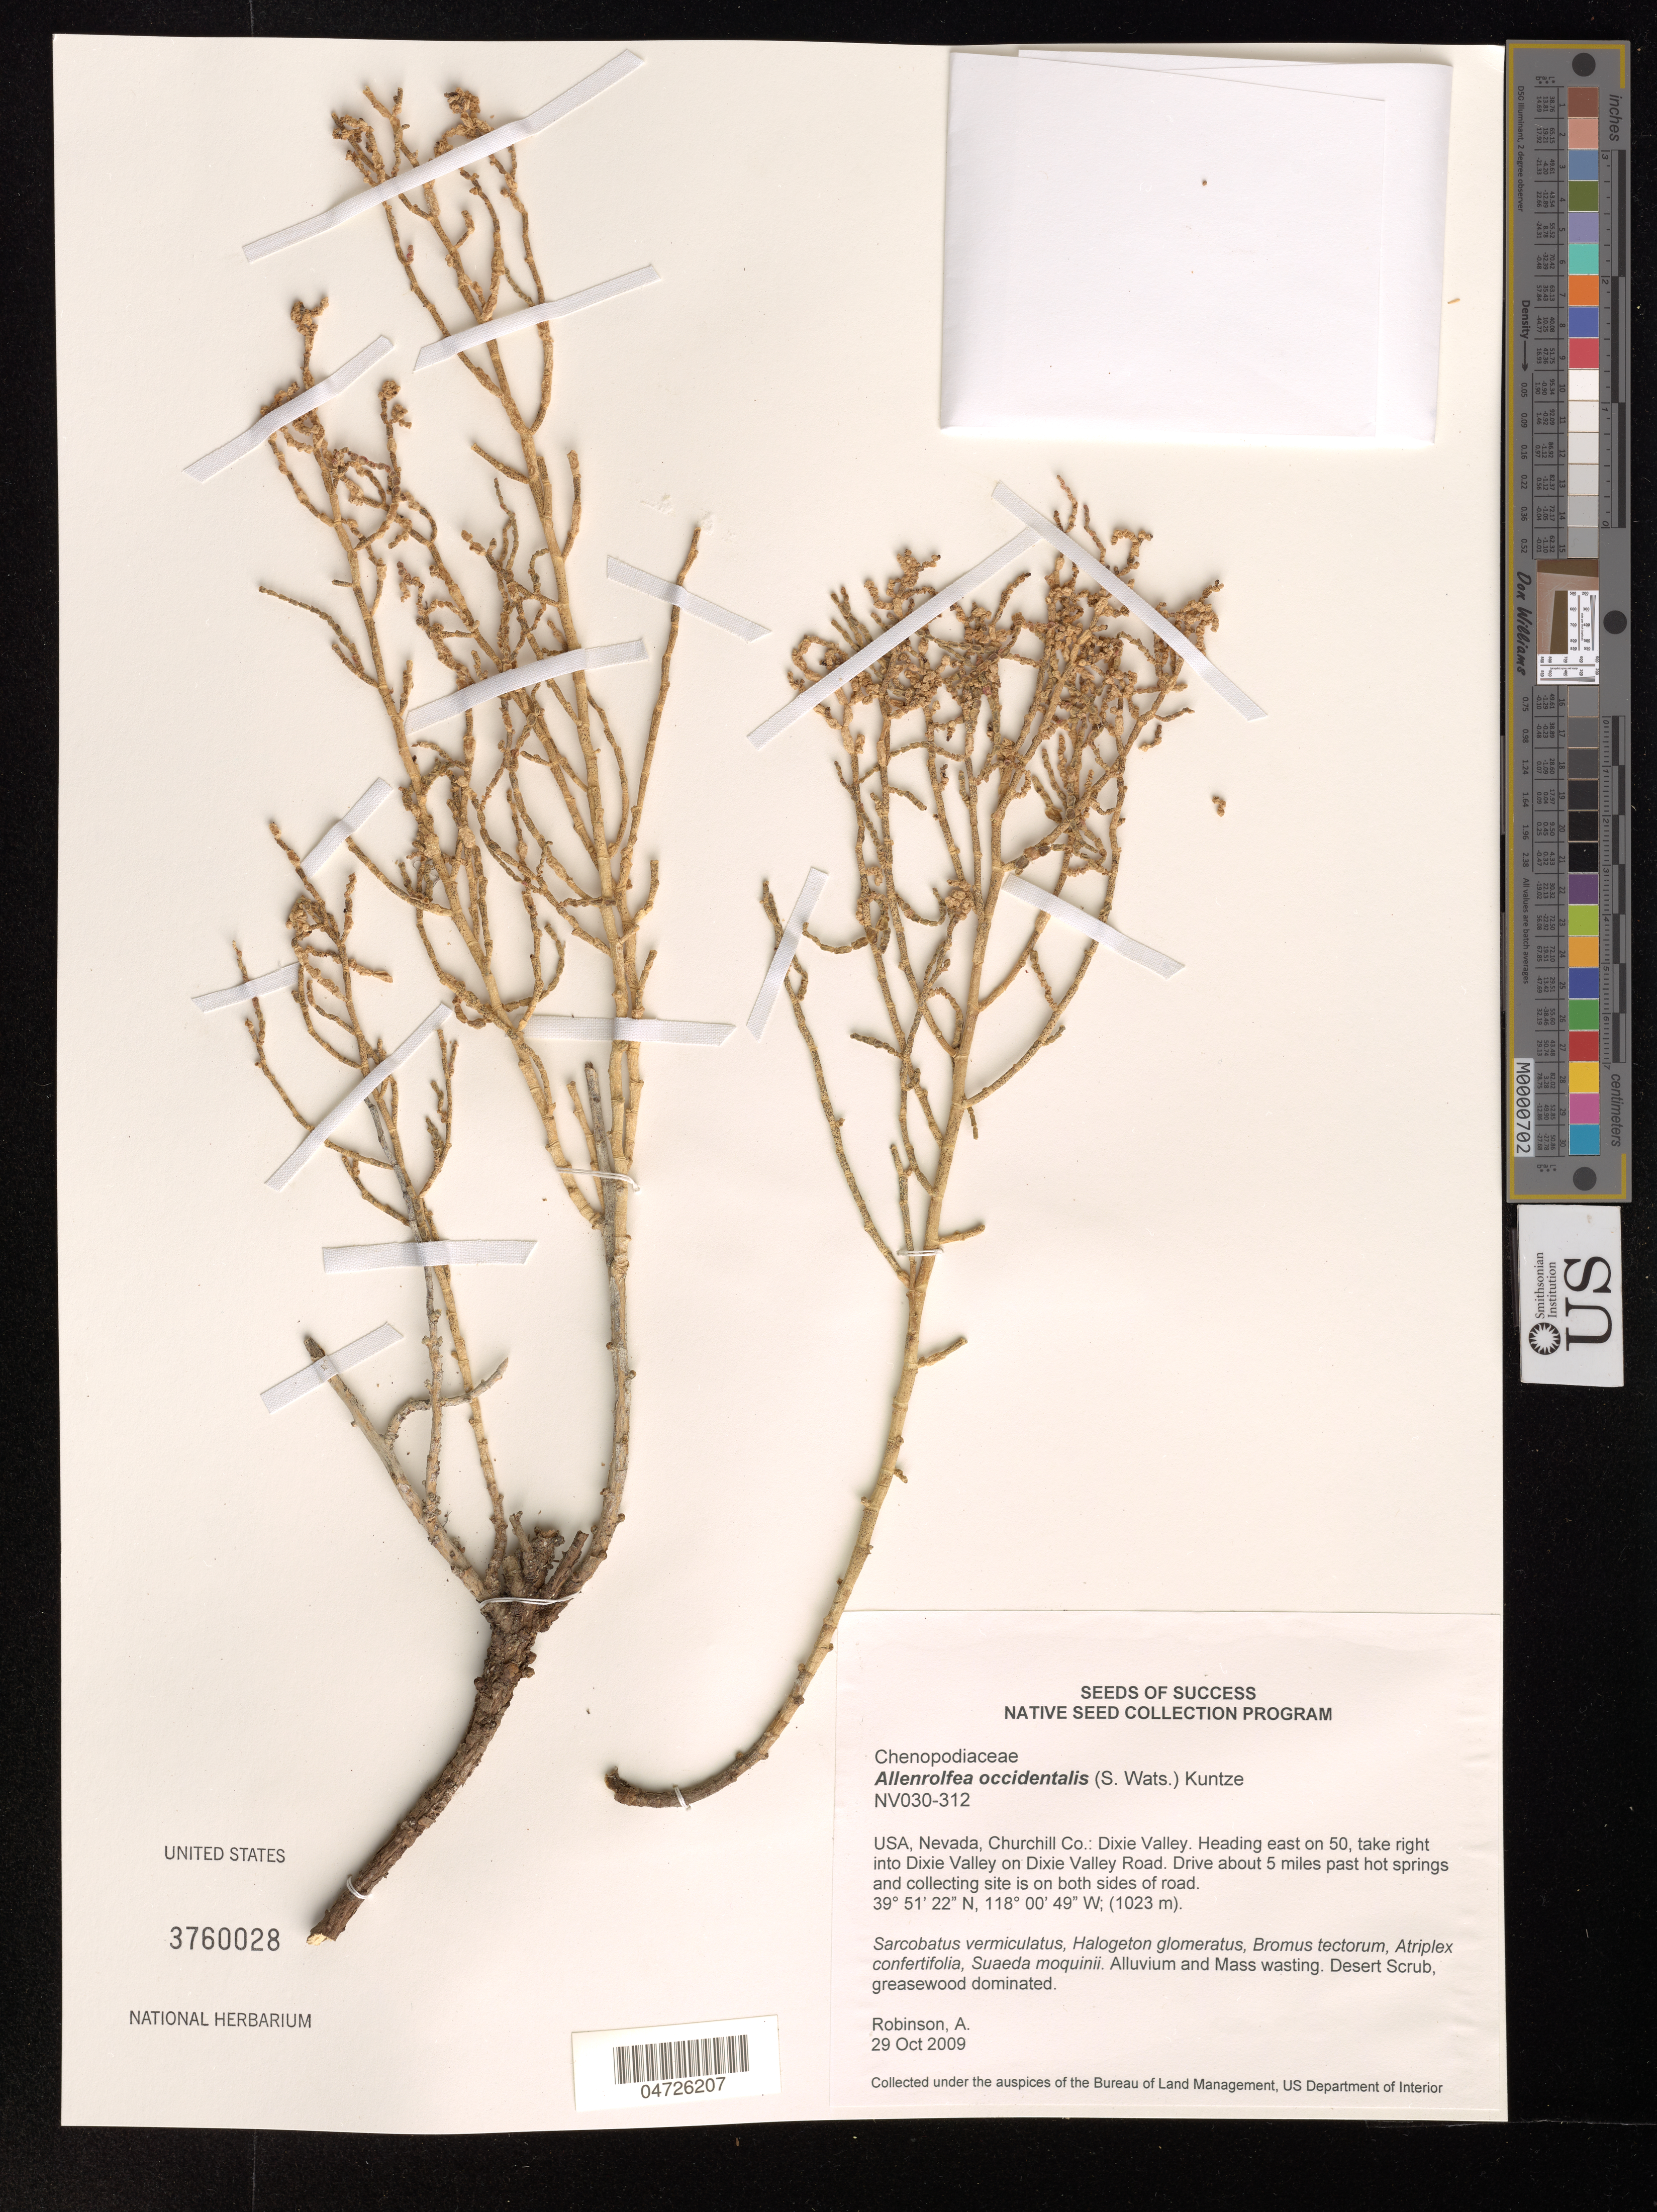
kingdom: Plantae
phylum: Tracheophyta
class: Magnoliopsida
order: Caryophyllales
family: Amaranthaceae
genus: Allenrolfea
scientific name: Allenrolfea occidentalis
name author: (S. Watson) Kuntze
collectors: A. Robinson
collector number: NV030-312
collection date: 2009-10-29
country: United States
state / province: Nevada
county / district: Churchill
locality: Churchill Co.: Dixie Valley. Heading east on 50, take right into Dixie Valley on Dixie Valley Road. Drive about 5 miles past hot springs and collecting site is on both side of road.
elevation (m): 1023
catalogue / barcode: US 3760028